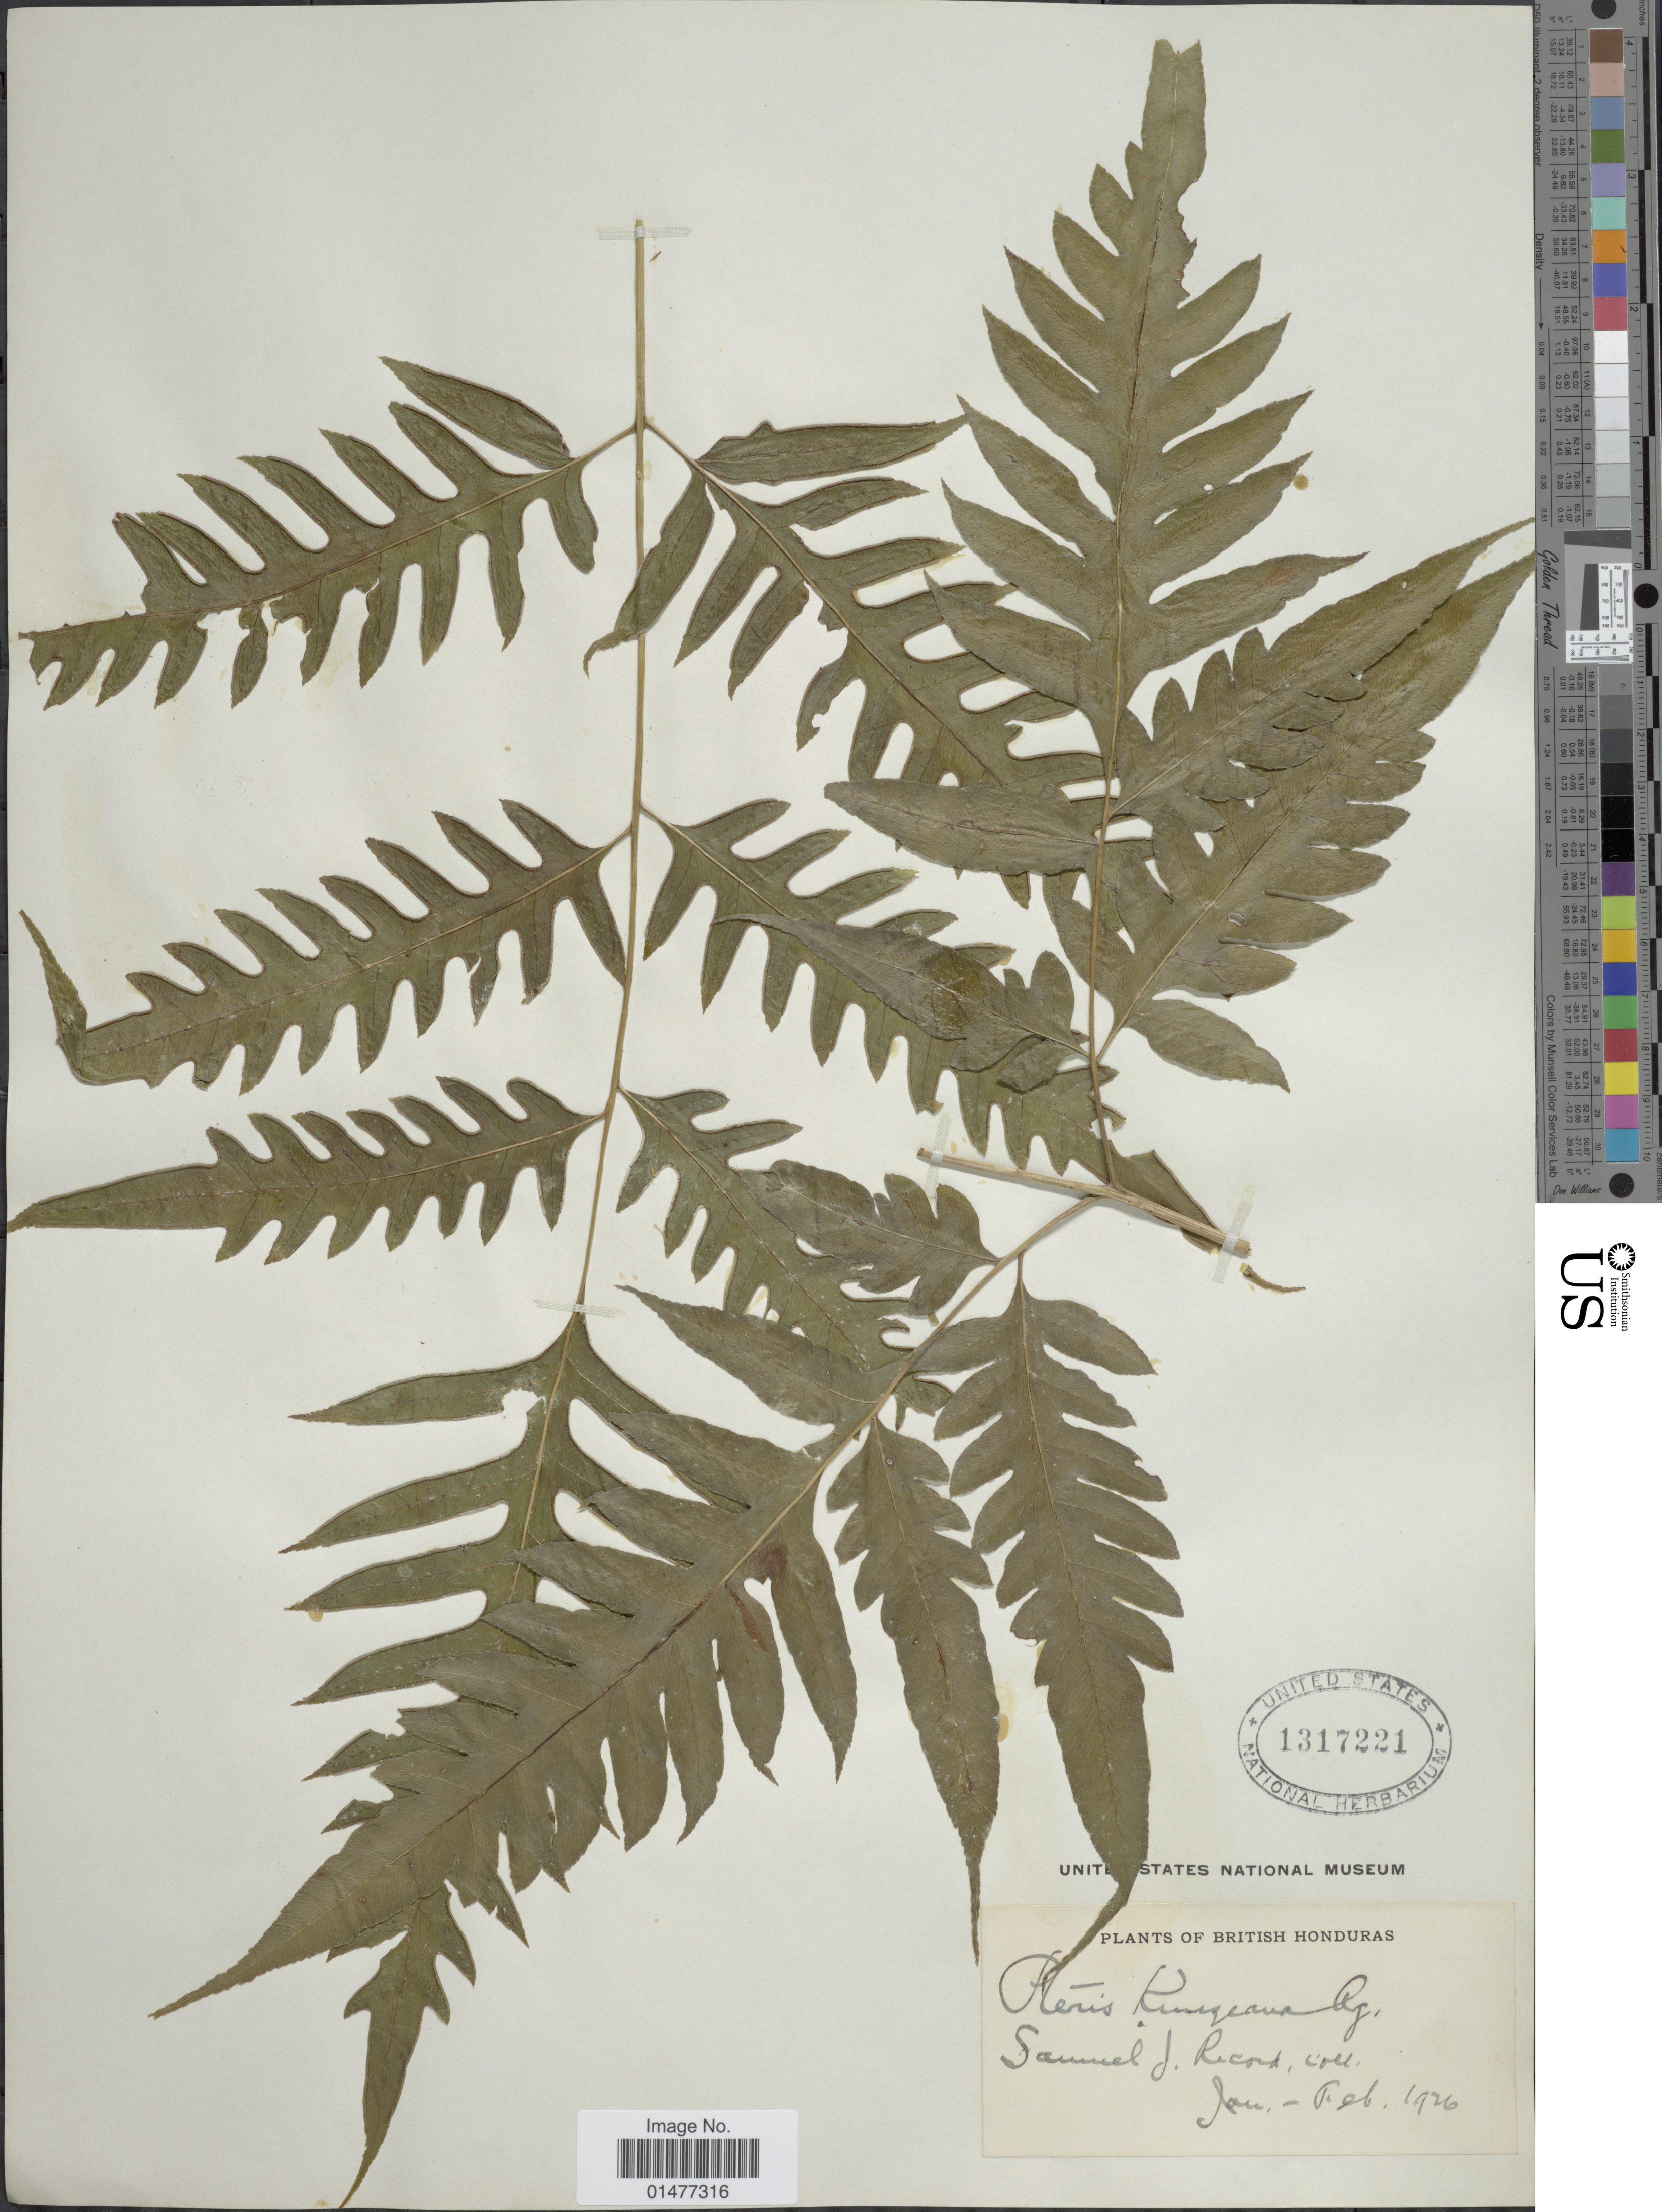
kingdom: Plantae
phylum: Tracheophyta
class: Polypodiopsida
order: Polypodiales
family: Pteridaceae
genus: Pteris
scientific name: Pteris altissima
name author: Poir.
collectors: S. J. Record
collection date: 1926-01/1926-02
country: Belize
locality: Plants of British Honduras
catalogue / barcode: US 1317221